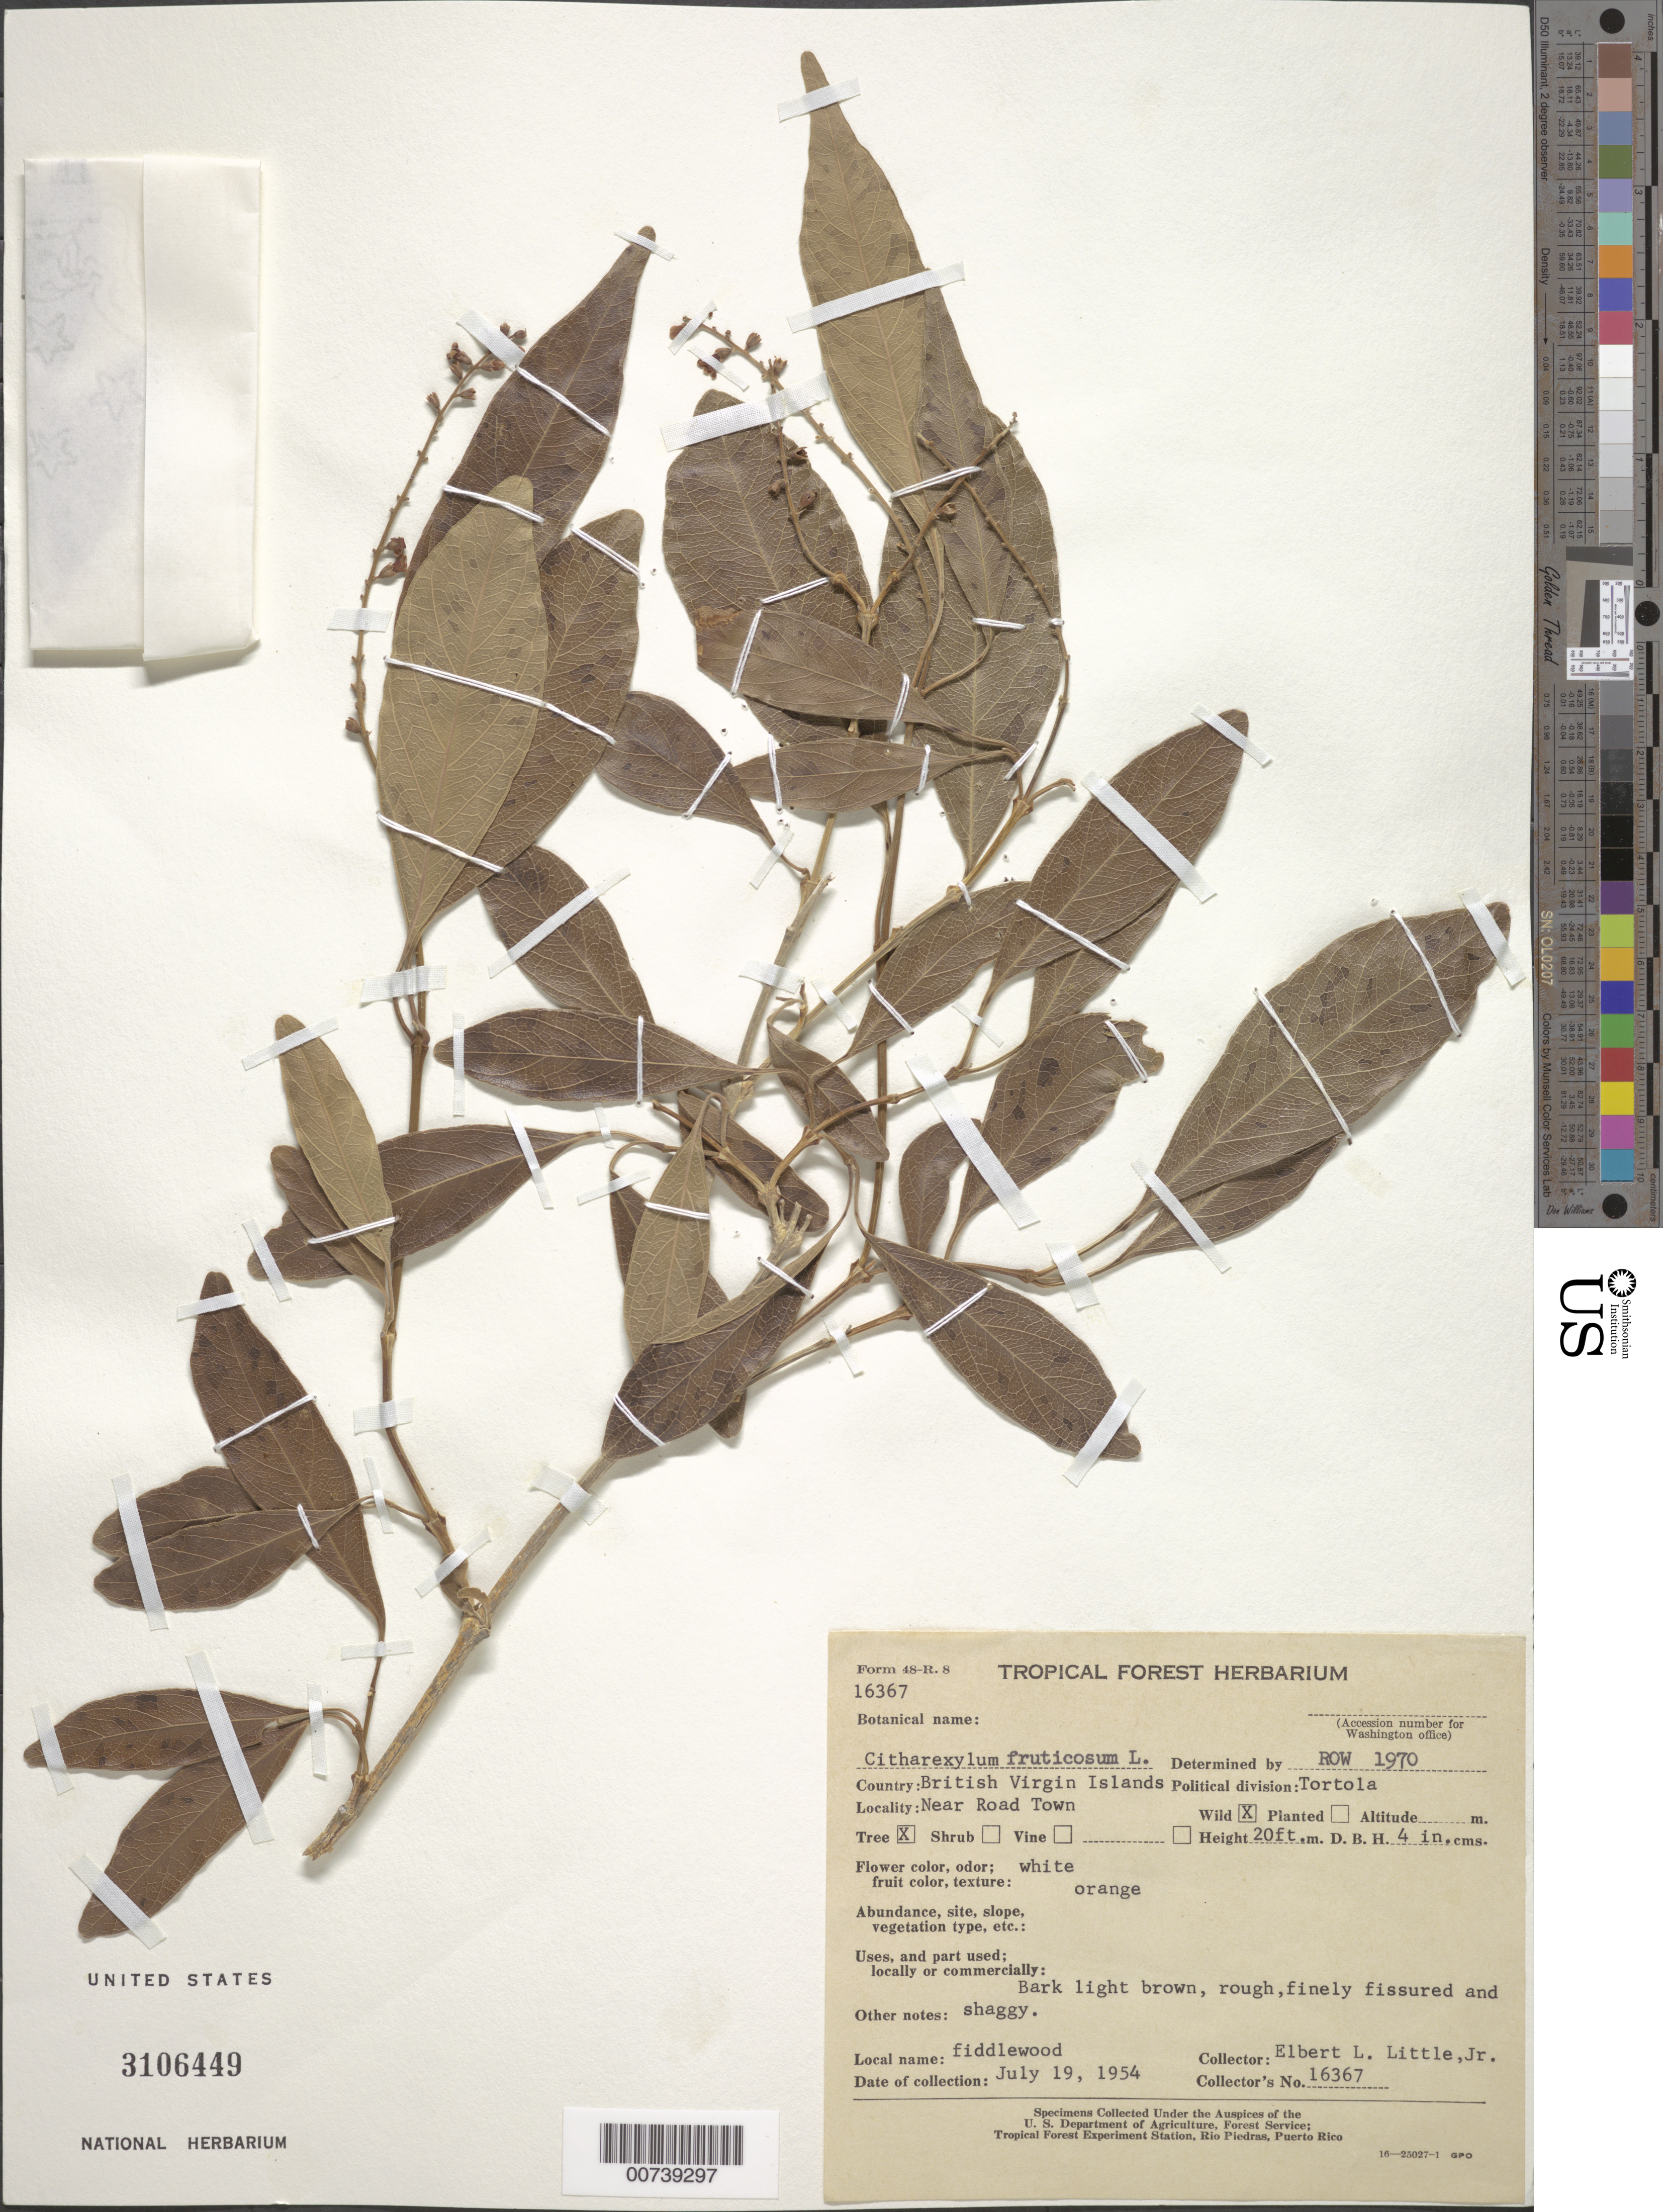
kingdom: Plantae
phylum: Tracheophyta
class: Magnoliopsida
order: Lamiales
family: Verbenaceae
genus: Citharexylum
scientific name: Citharexylum spinosum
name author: L.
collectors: E. L. Little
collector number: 16367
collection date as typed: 19 Jul 1954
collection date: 1954-07-19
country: British Virgin Islands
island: Tortola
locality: Near Roadtown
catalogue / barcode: US 3106449